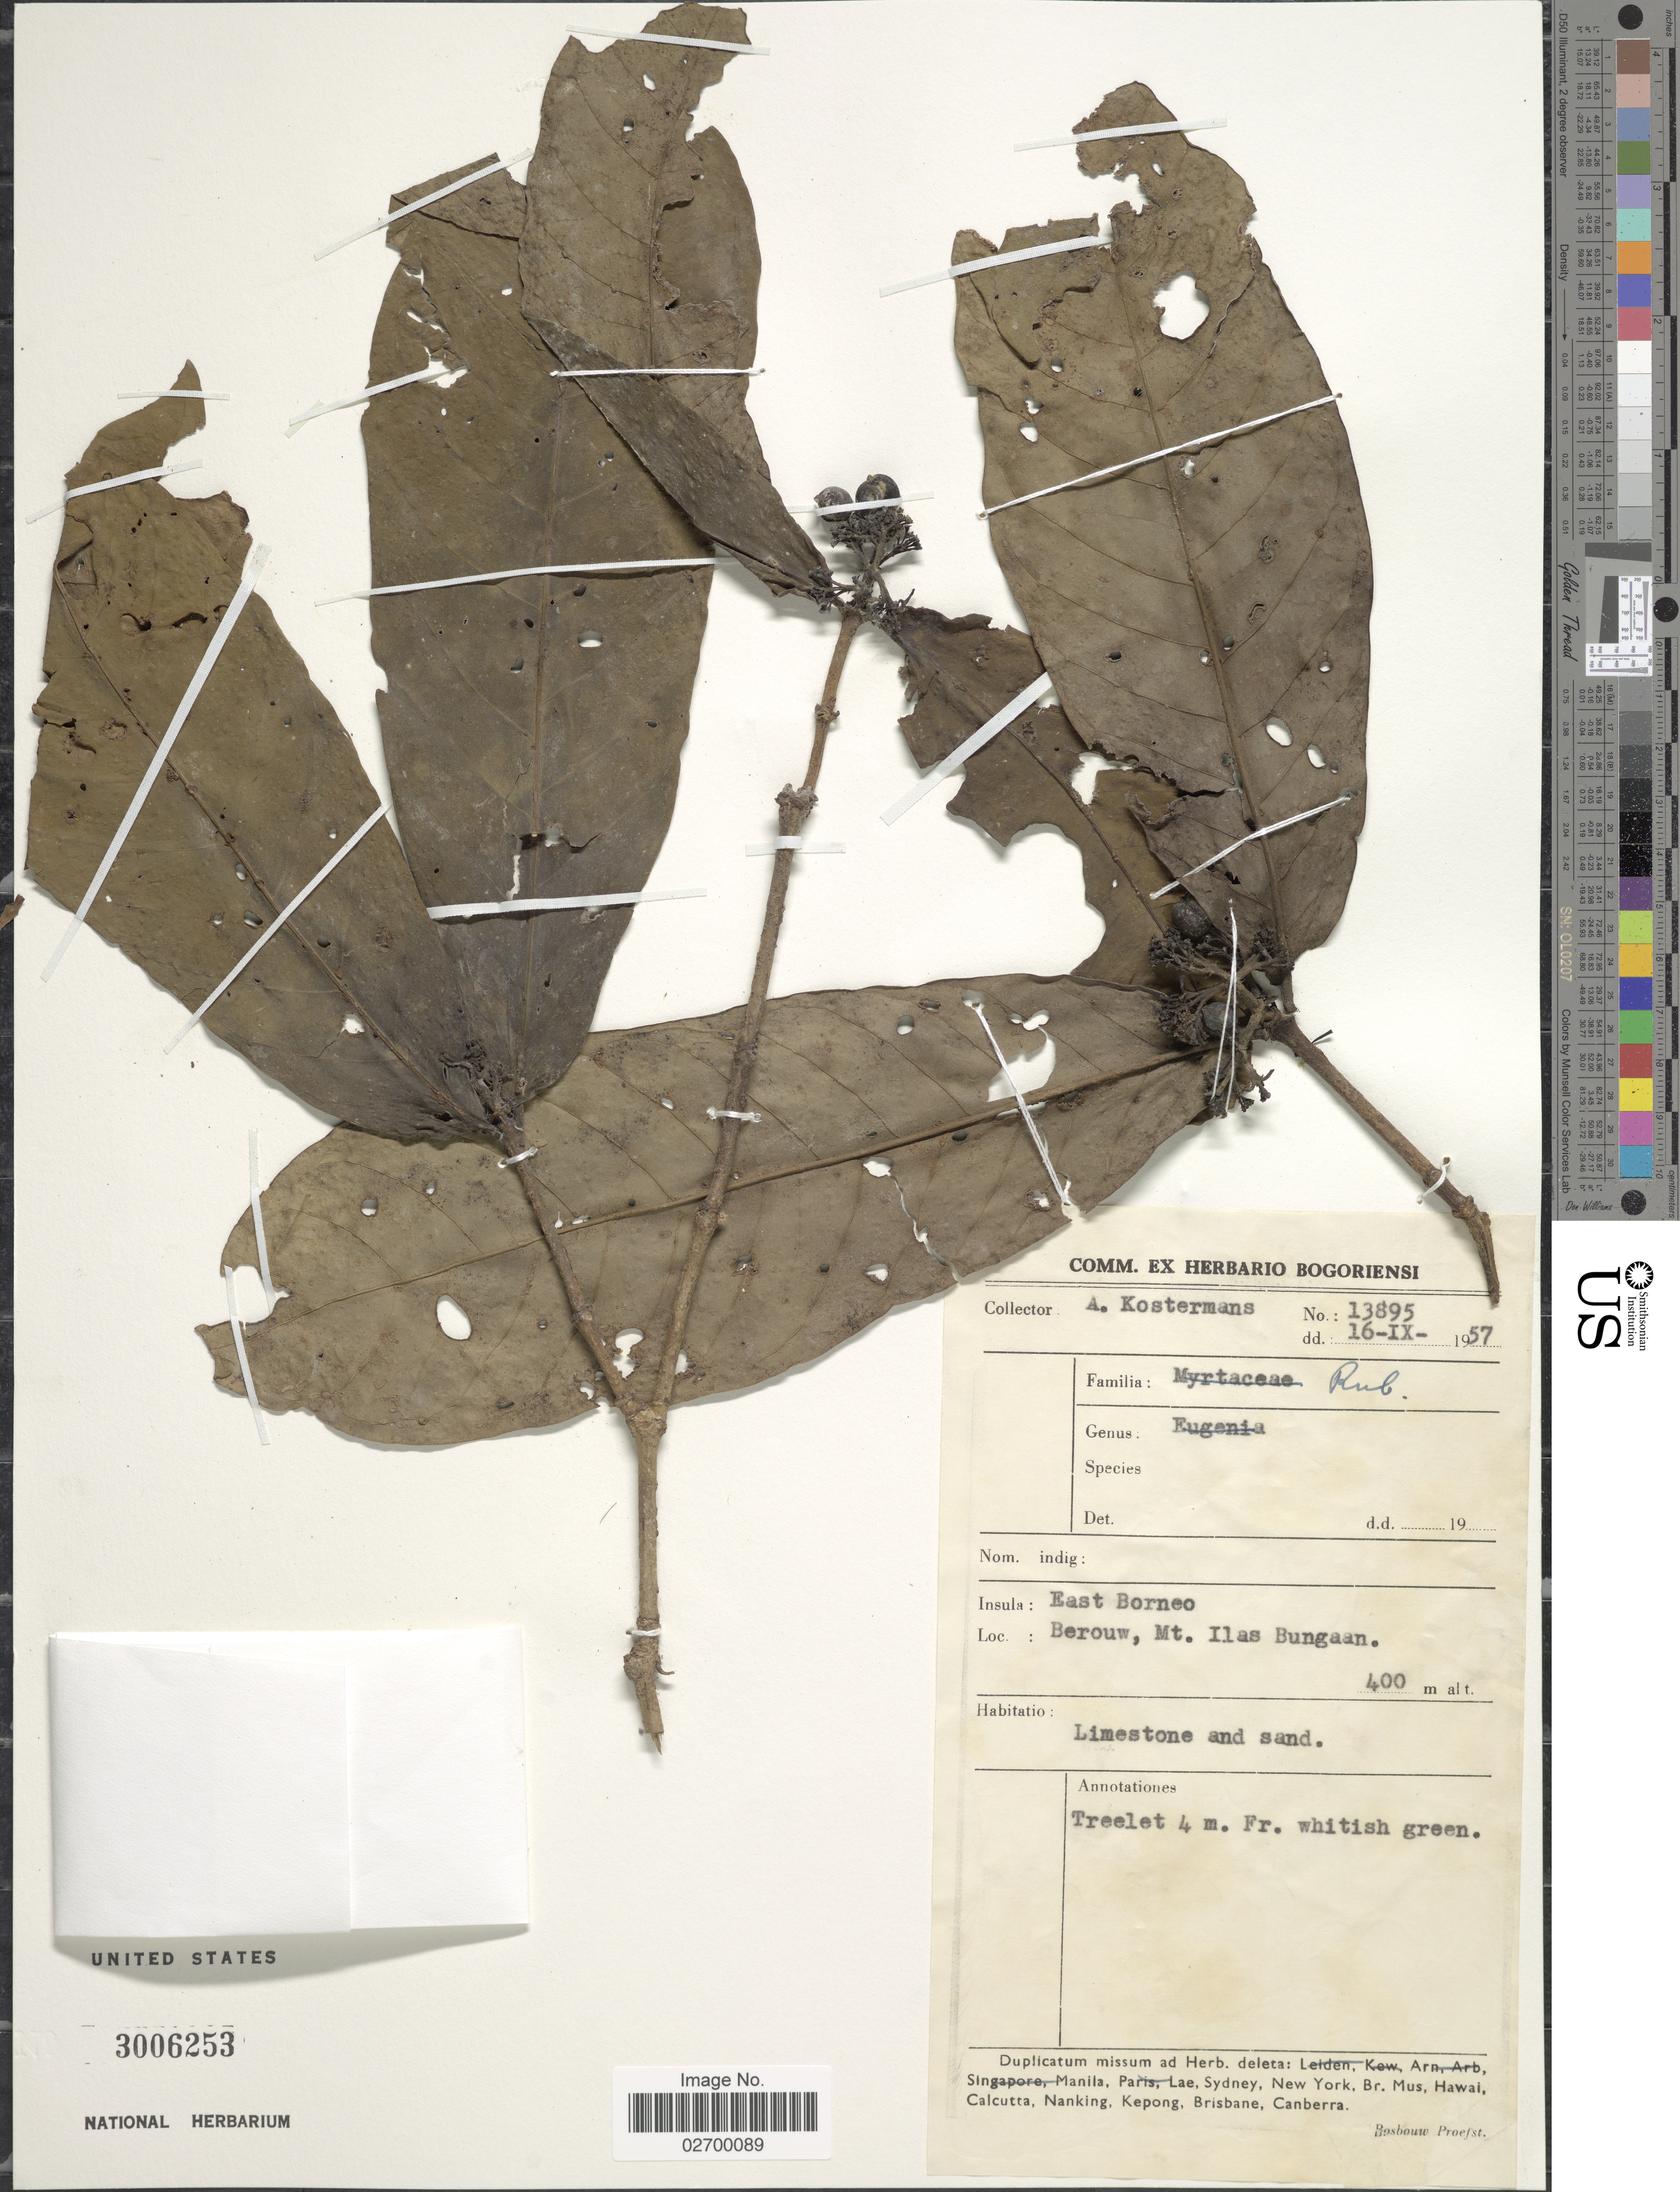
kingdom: Plantae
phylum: Tracheophyta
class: Magnoliopsida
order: Gentianales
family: Rubiaceae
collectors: A. J. G. Kostermans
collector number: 13895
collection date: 1957-09-16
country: Indonesia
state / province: Kalimantan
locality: East Borneo. Berouw, Mt. Ilas Bungaan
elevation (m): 400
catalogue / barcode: US 3006253